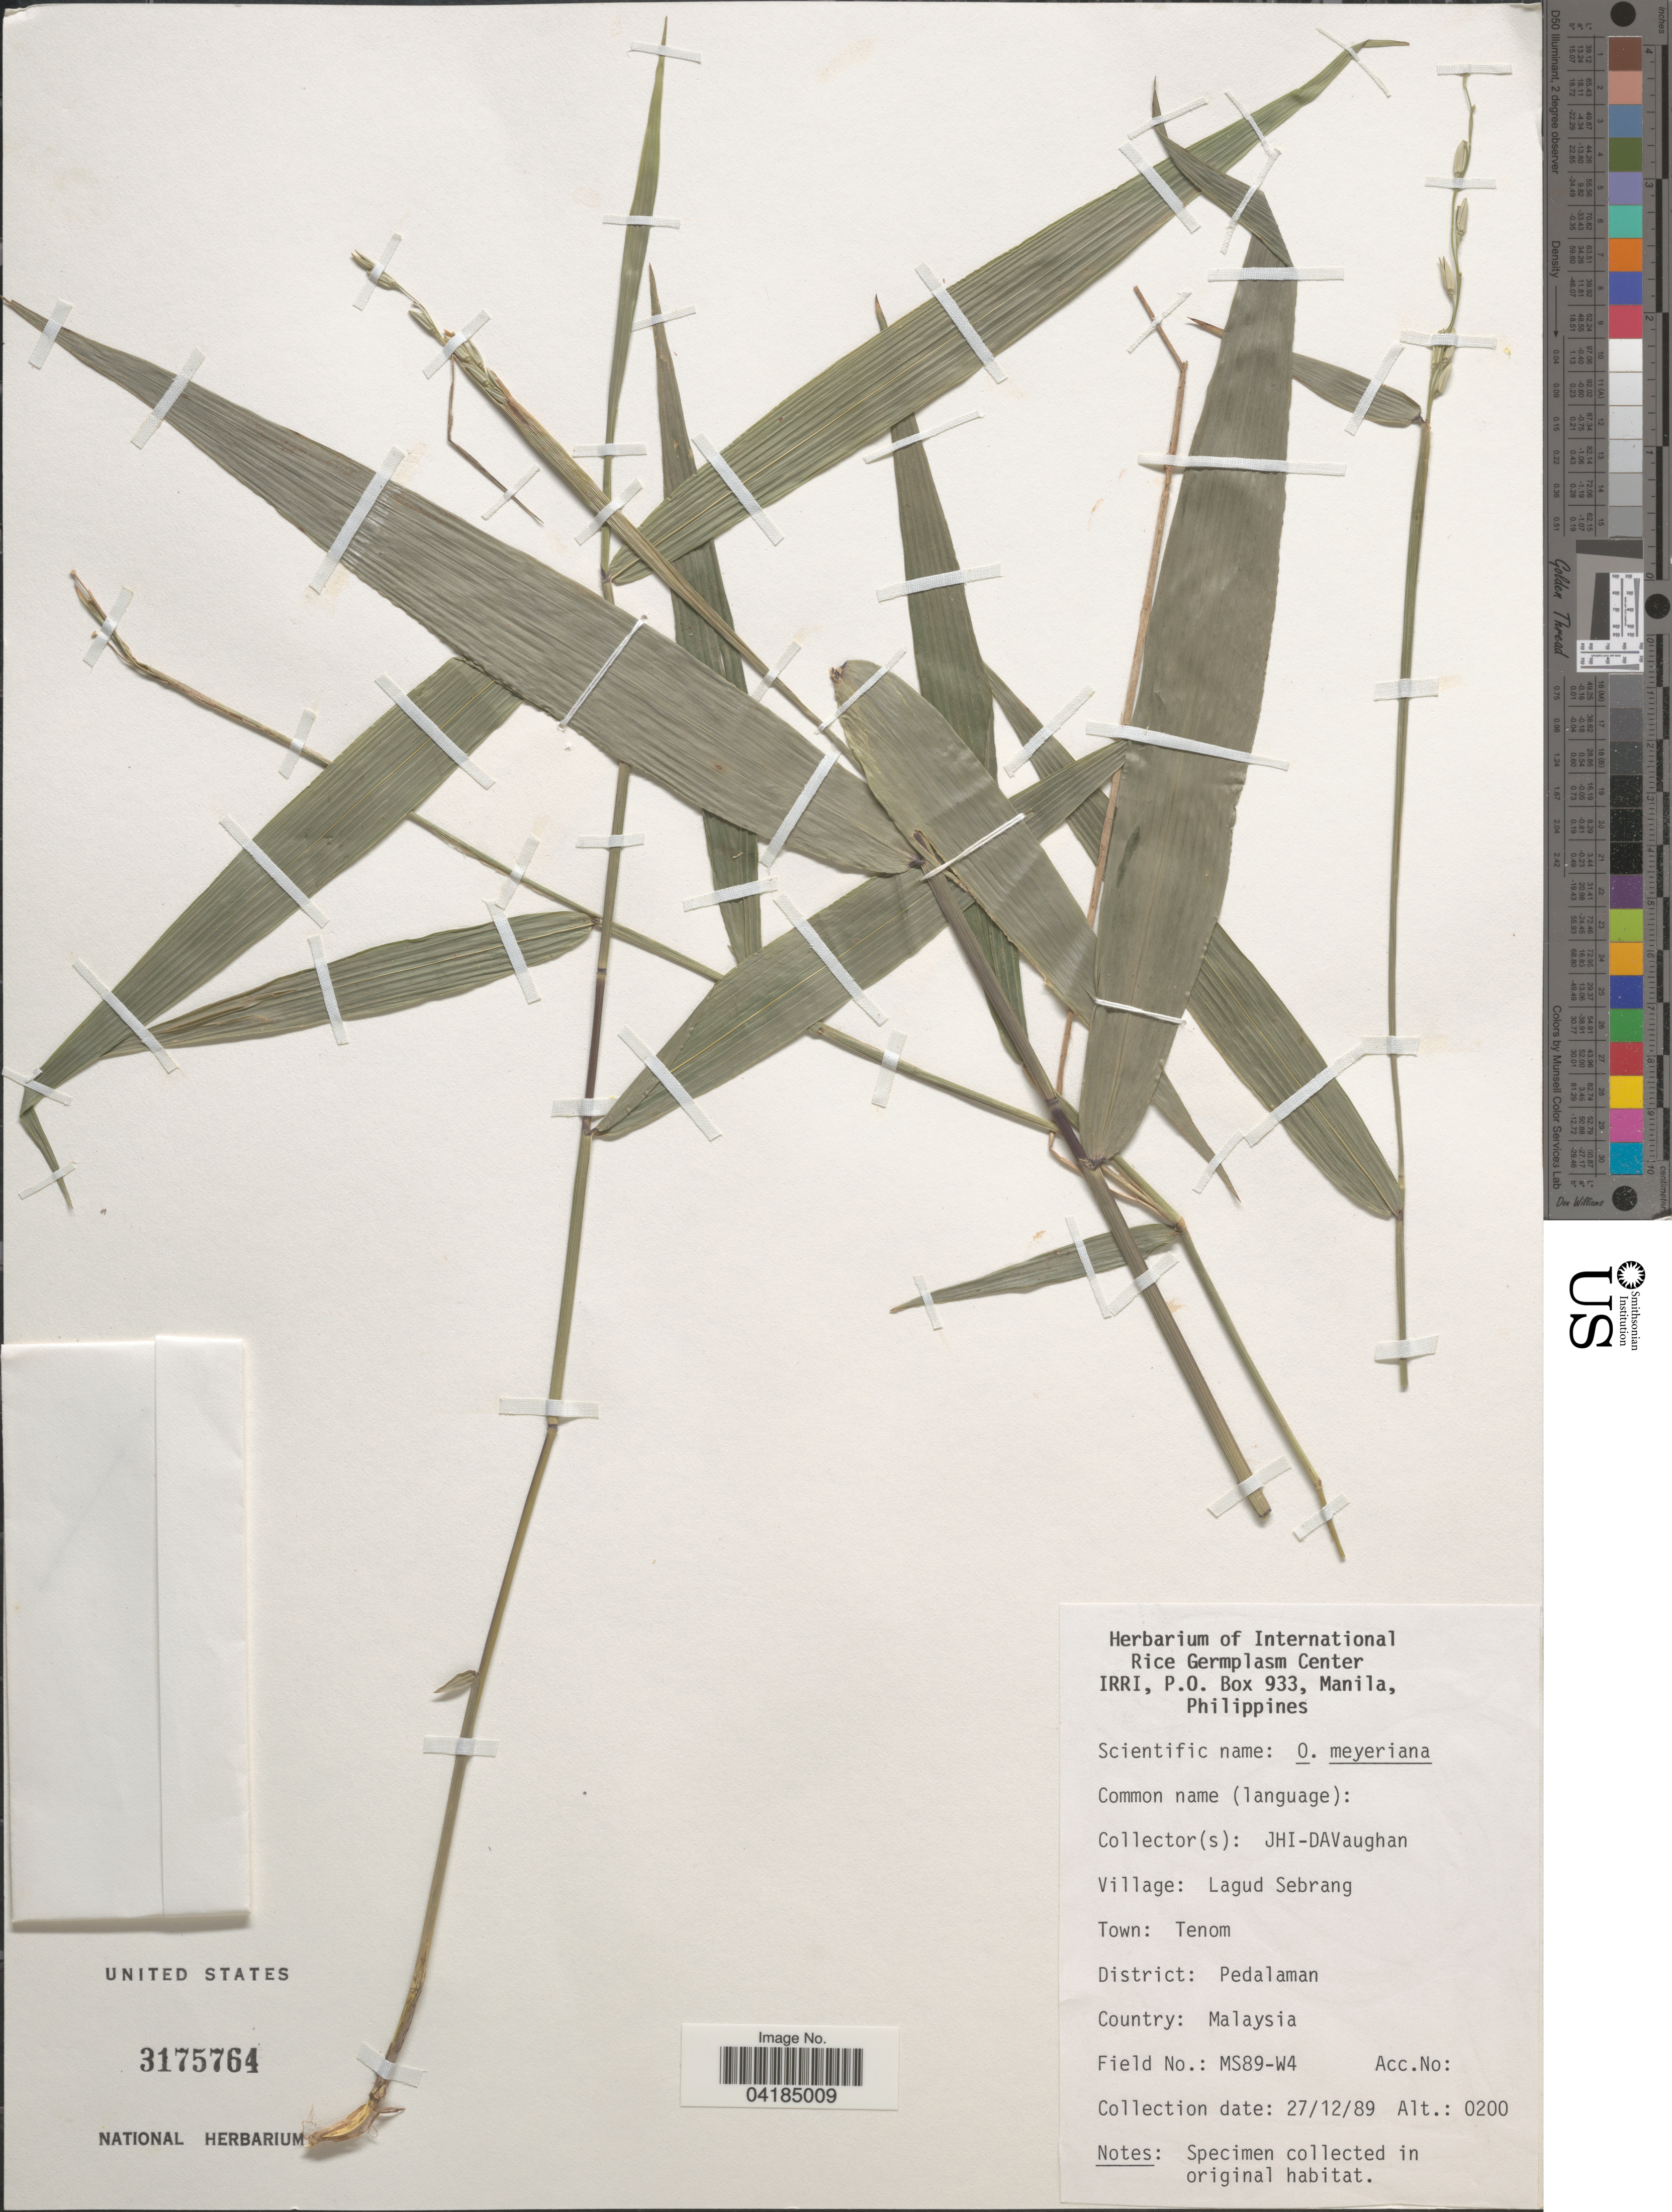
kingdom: Plantae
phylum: Tracheophyta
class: Liliopsida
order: Poales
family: Poaceae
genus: Oryza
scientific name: Oryza meyeriana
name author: (Zoll. & Mor.) Baill.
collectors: J. Vaughan & D. Vaughan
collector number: MS89-W4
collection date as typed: Transcribed d/m/y: 27/12/89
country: Malaysia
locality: Village: Lagud Sebrang. Town: Tenom. District: Pedalaman.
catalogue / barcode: US 3175764